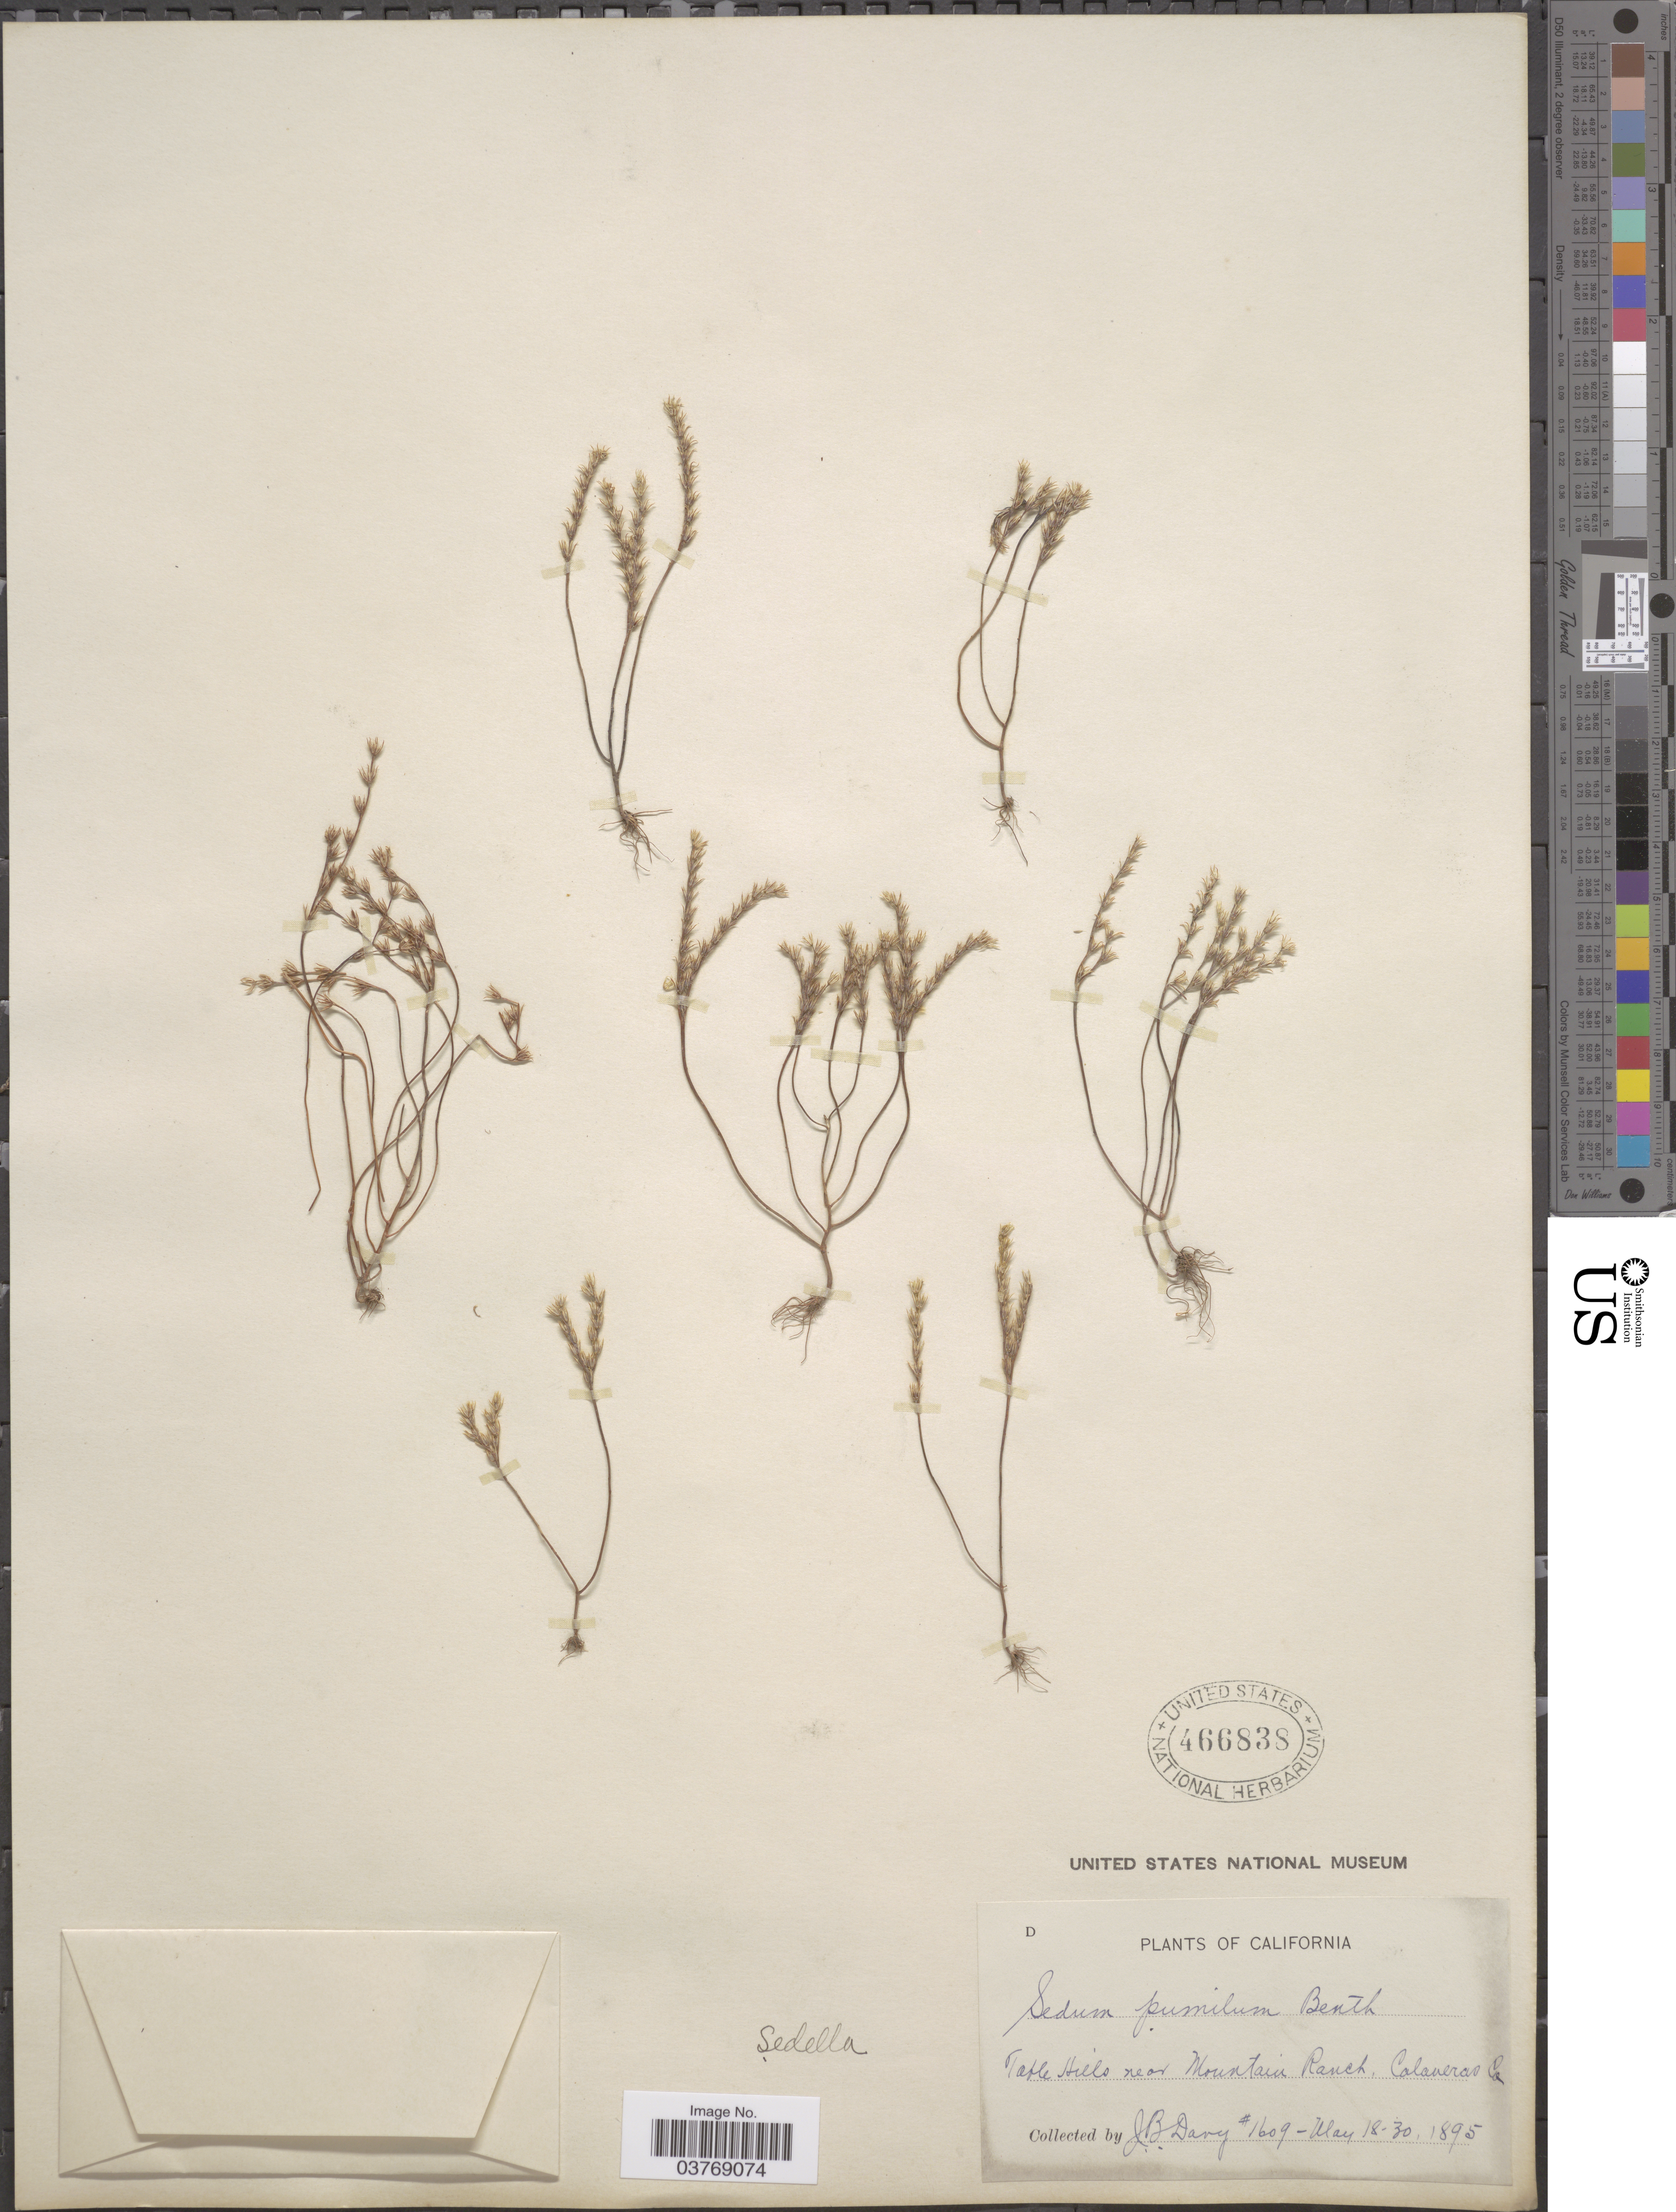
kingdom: Plantae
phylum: Tracheophyta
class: Magnoliopsida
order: Saxifragales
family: Crassulaceae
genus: Sedella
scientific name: Sedella pumila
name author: (Benth.) Britton & Rose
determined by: U.S. National Herbarium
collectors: J. Burtt Davy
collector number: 1609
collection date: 1895-05-18/1895-05-30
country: United States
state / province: California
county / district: Calaveras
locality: Table Hills near Mountain Ranch, Calaveras Co.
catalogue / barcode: US 466838